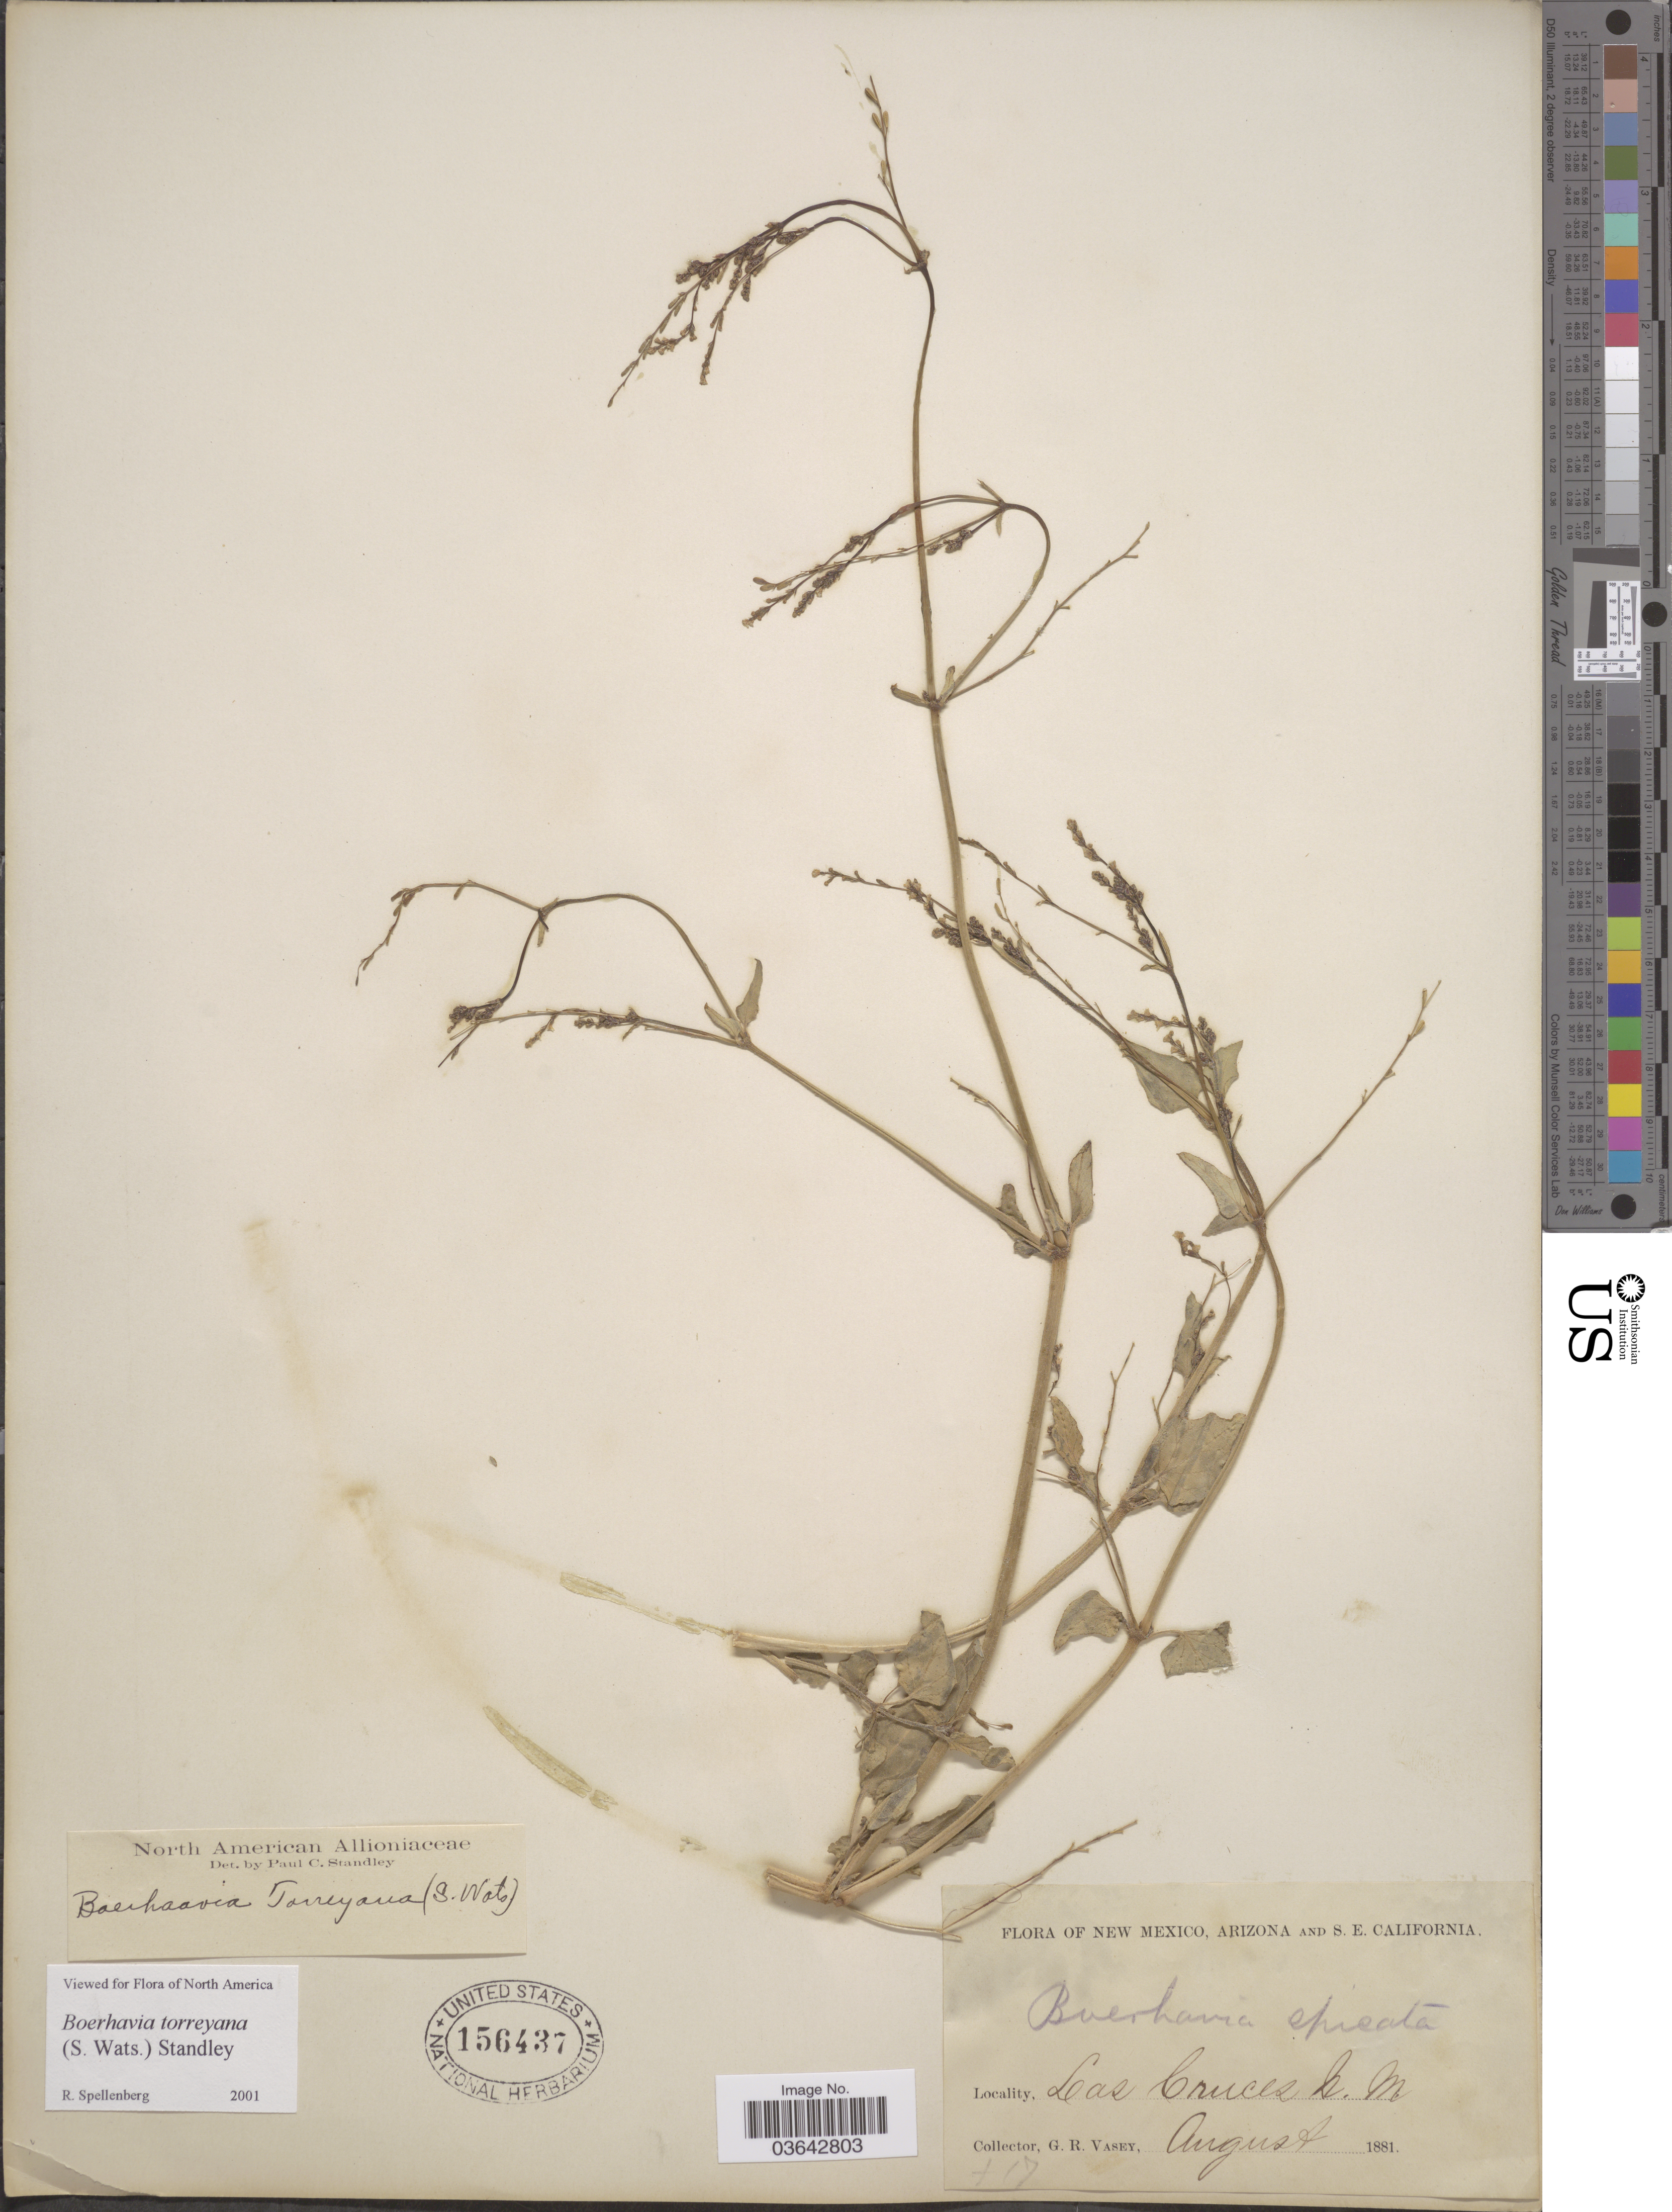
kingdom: Plantae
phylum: Tracheophyta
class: Magnoliopsida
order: Caryophyllales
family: Nyctaginaceae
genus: Boerhavia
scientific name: Boerhavia torreyana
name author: (S. Watson) Standl.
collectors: G. R. Vasey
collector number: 17?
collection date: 1881-08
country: United States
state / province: New Mexico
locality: Las Cruces.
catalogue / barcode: US 156437